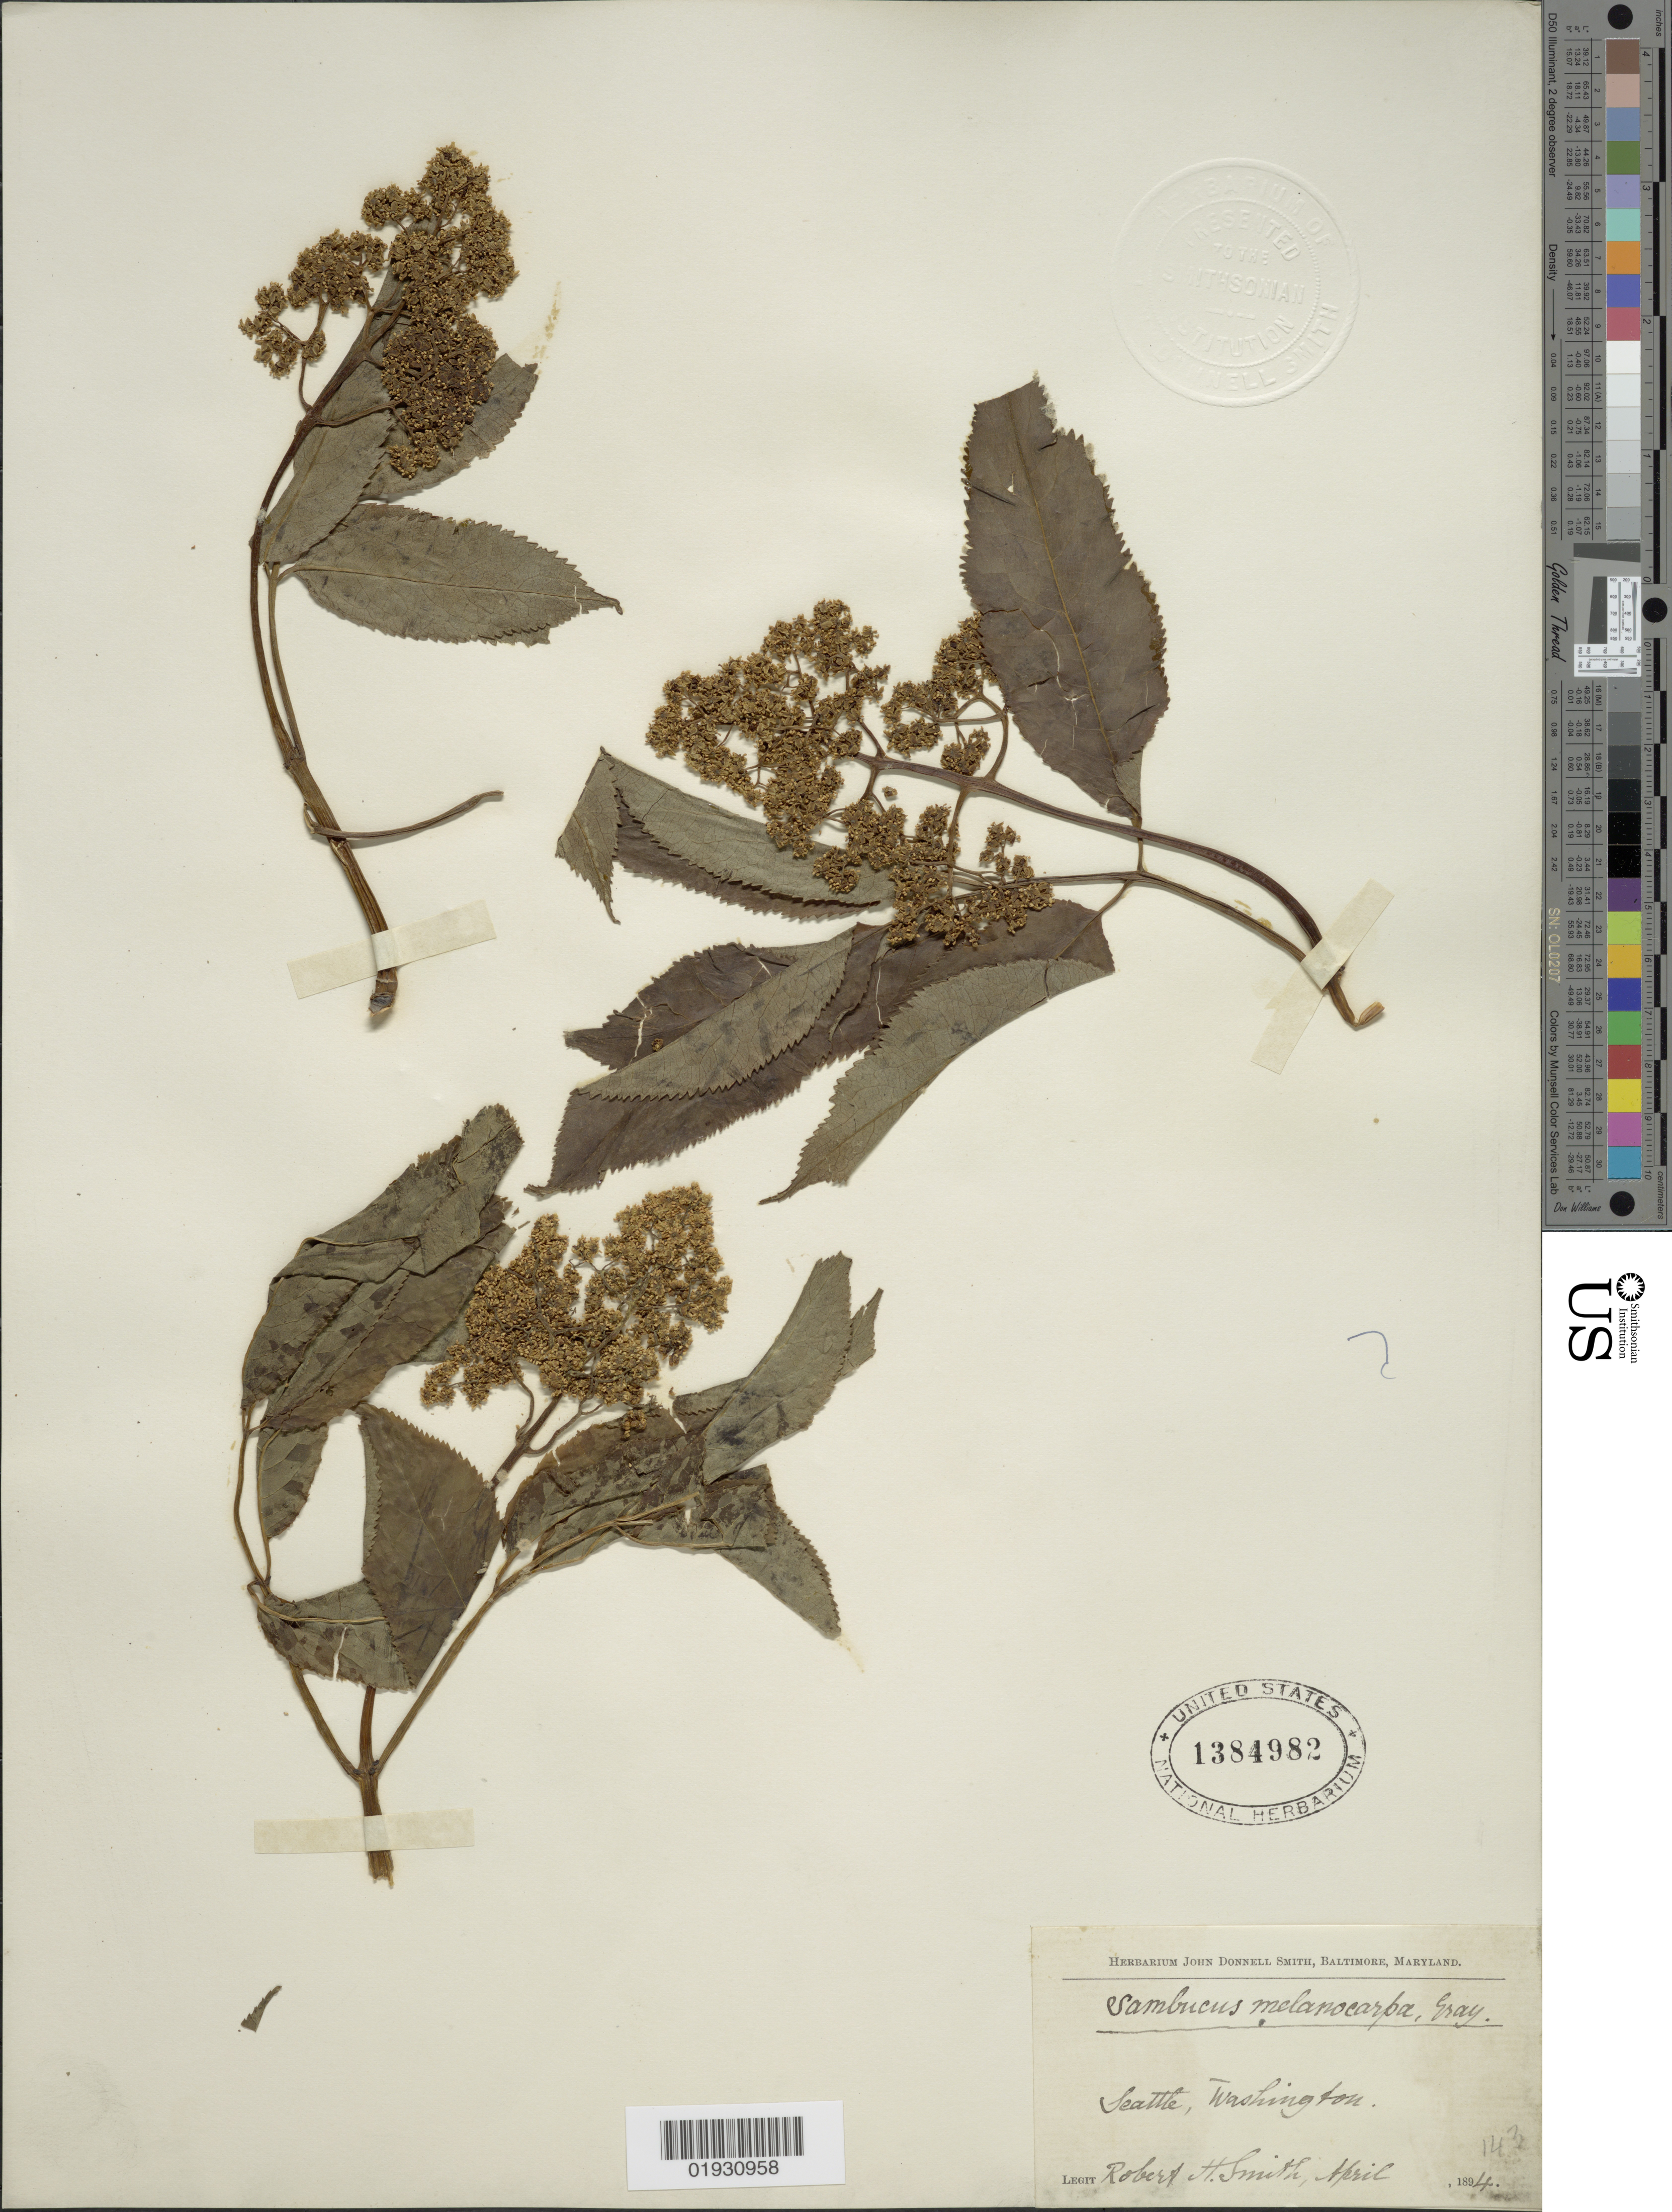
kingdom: Plantae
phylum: Tracheophyta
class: Magnoliopsida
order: Dipsacales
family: Viburnaceae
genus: Sambucus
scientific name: Sambucus melanocarpa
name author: A. Gray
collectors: R. H. Smith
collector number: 143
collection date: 1894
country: United States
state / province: Washington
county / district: King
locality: Seattle.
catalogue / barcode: US 1384982